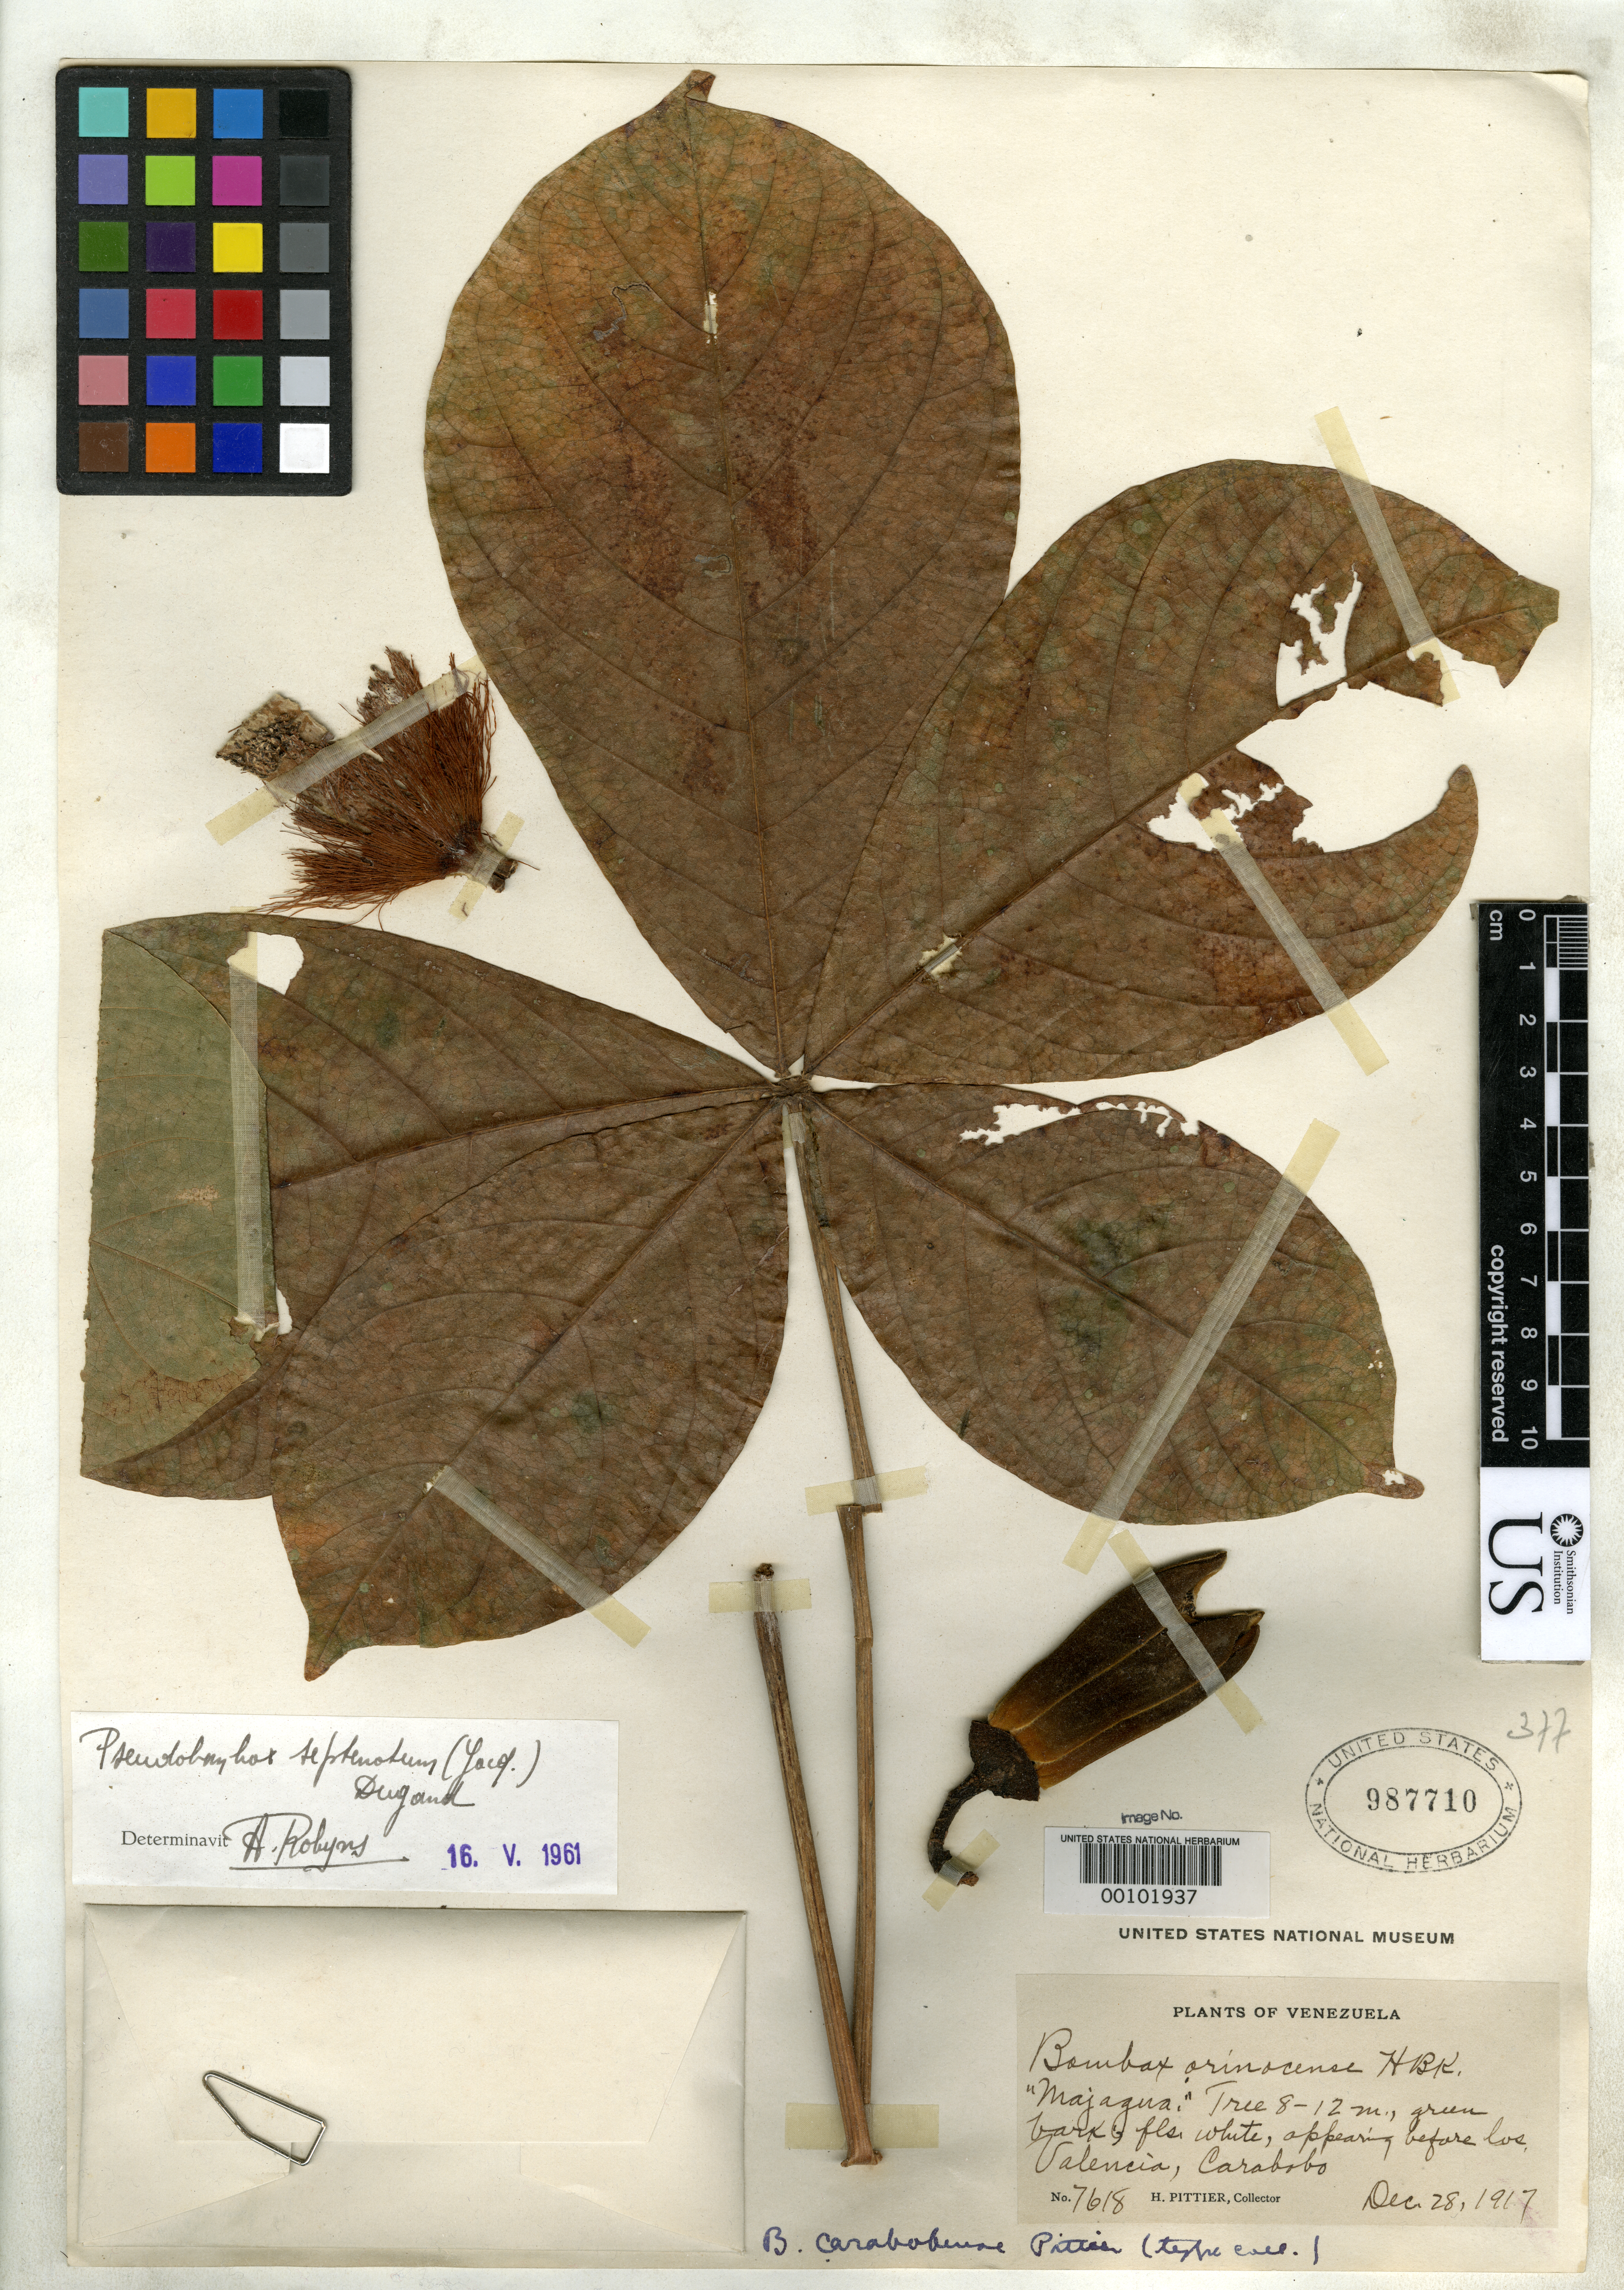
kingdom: Plantae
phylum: Tracheophyta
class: Magnoliopsida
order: Malvales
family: Malvaceae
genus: Bombax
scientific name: Bombax carabobense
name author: Pittier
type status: Isotype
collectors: H. F. Pittier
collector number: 7618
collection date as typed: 28 Dec 1917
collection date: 1917-12-28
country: Venezuela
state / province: Carabobo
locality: Valencia.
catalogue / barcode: US 987710